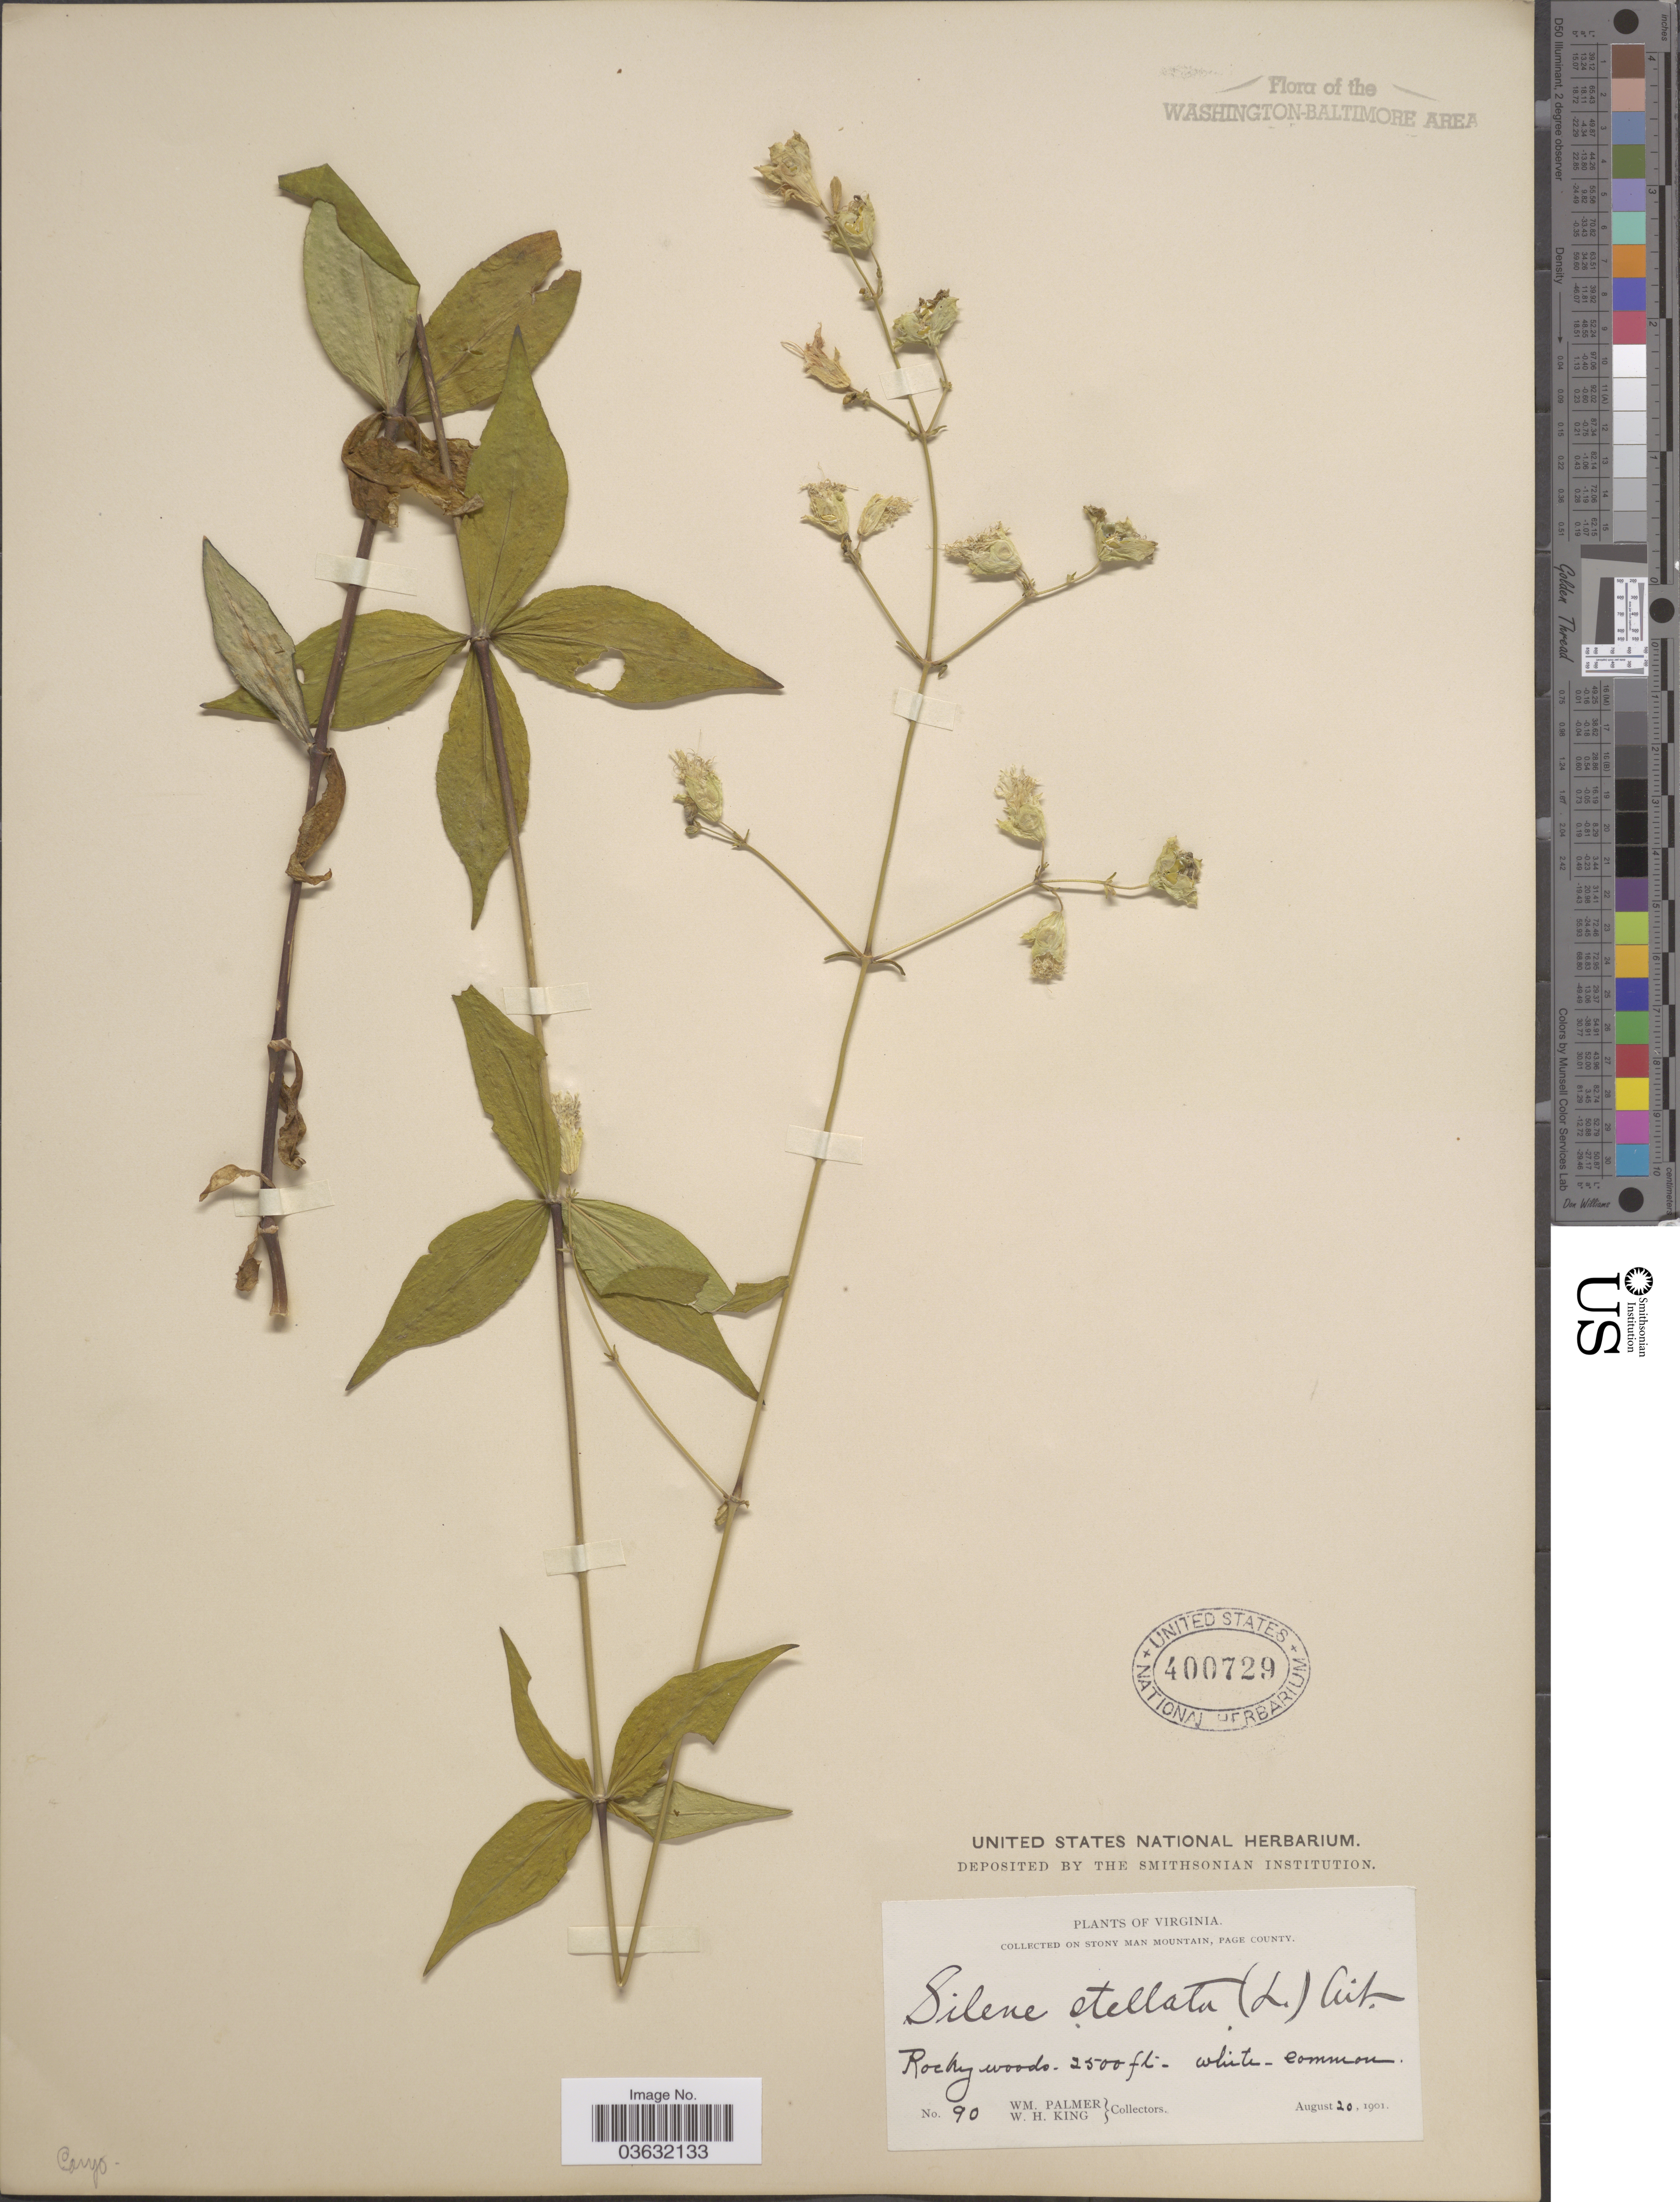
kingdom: Plantae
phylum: Tracheophyta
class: Magnoliopsida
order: Caryophyllales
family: Caryophyllaceae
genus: Silene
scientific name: Silene stellata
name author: (L.) Coyte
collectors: W. Palmer & W. H. King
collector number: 90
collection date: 1901-08-20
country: United States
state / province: Virginia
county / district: Page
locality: On Stony Man Mountain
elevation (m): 762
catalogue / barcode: US 400729